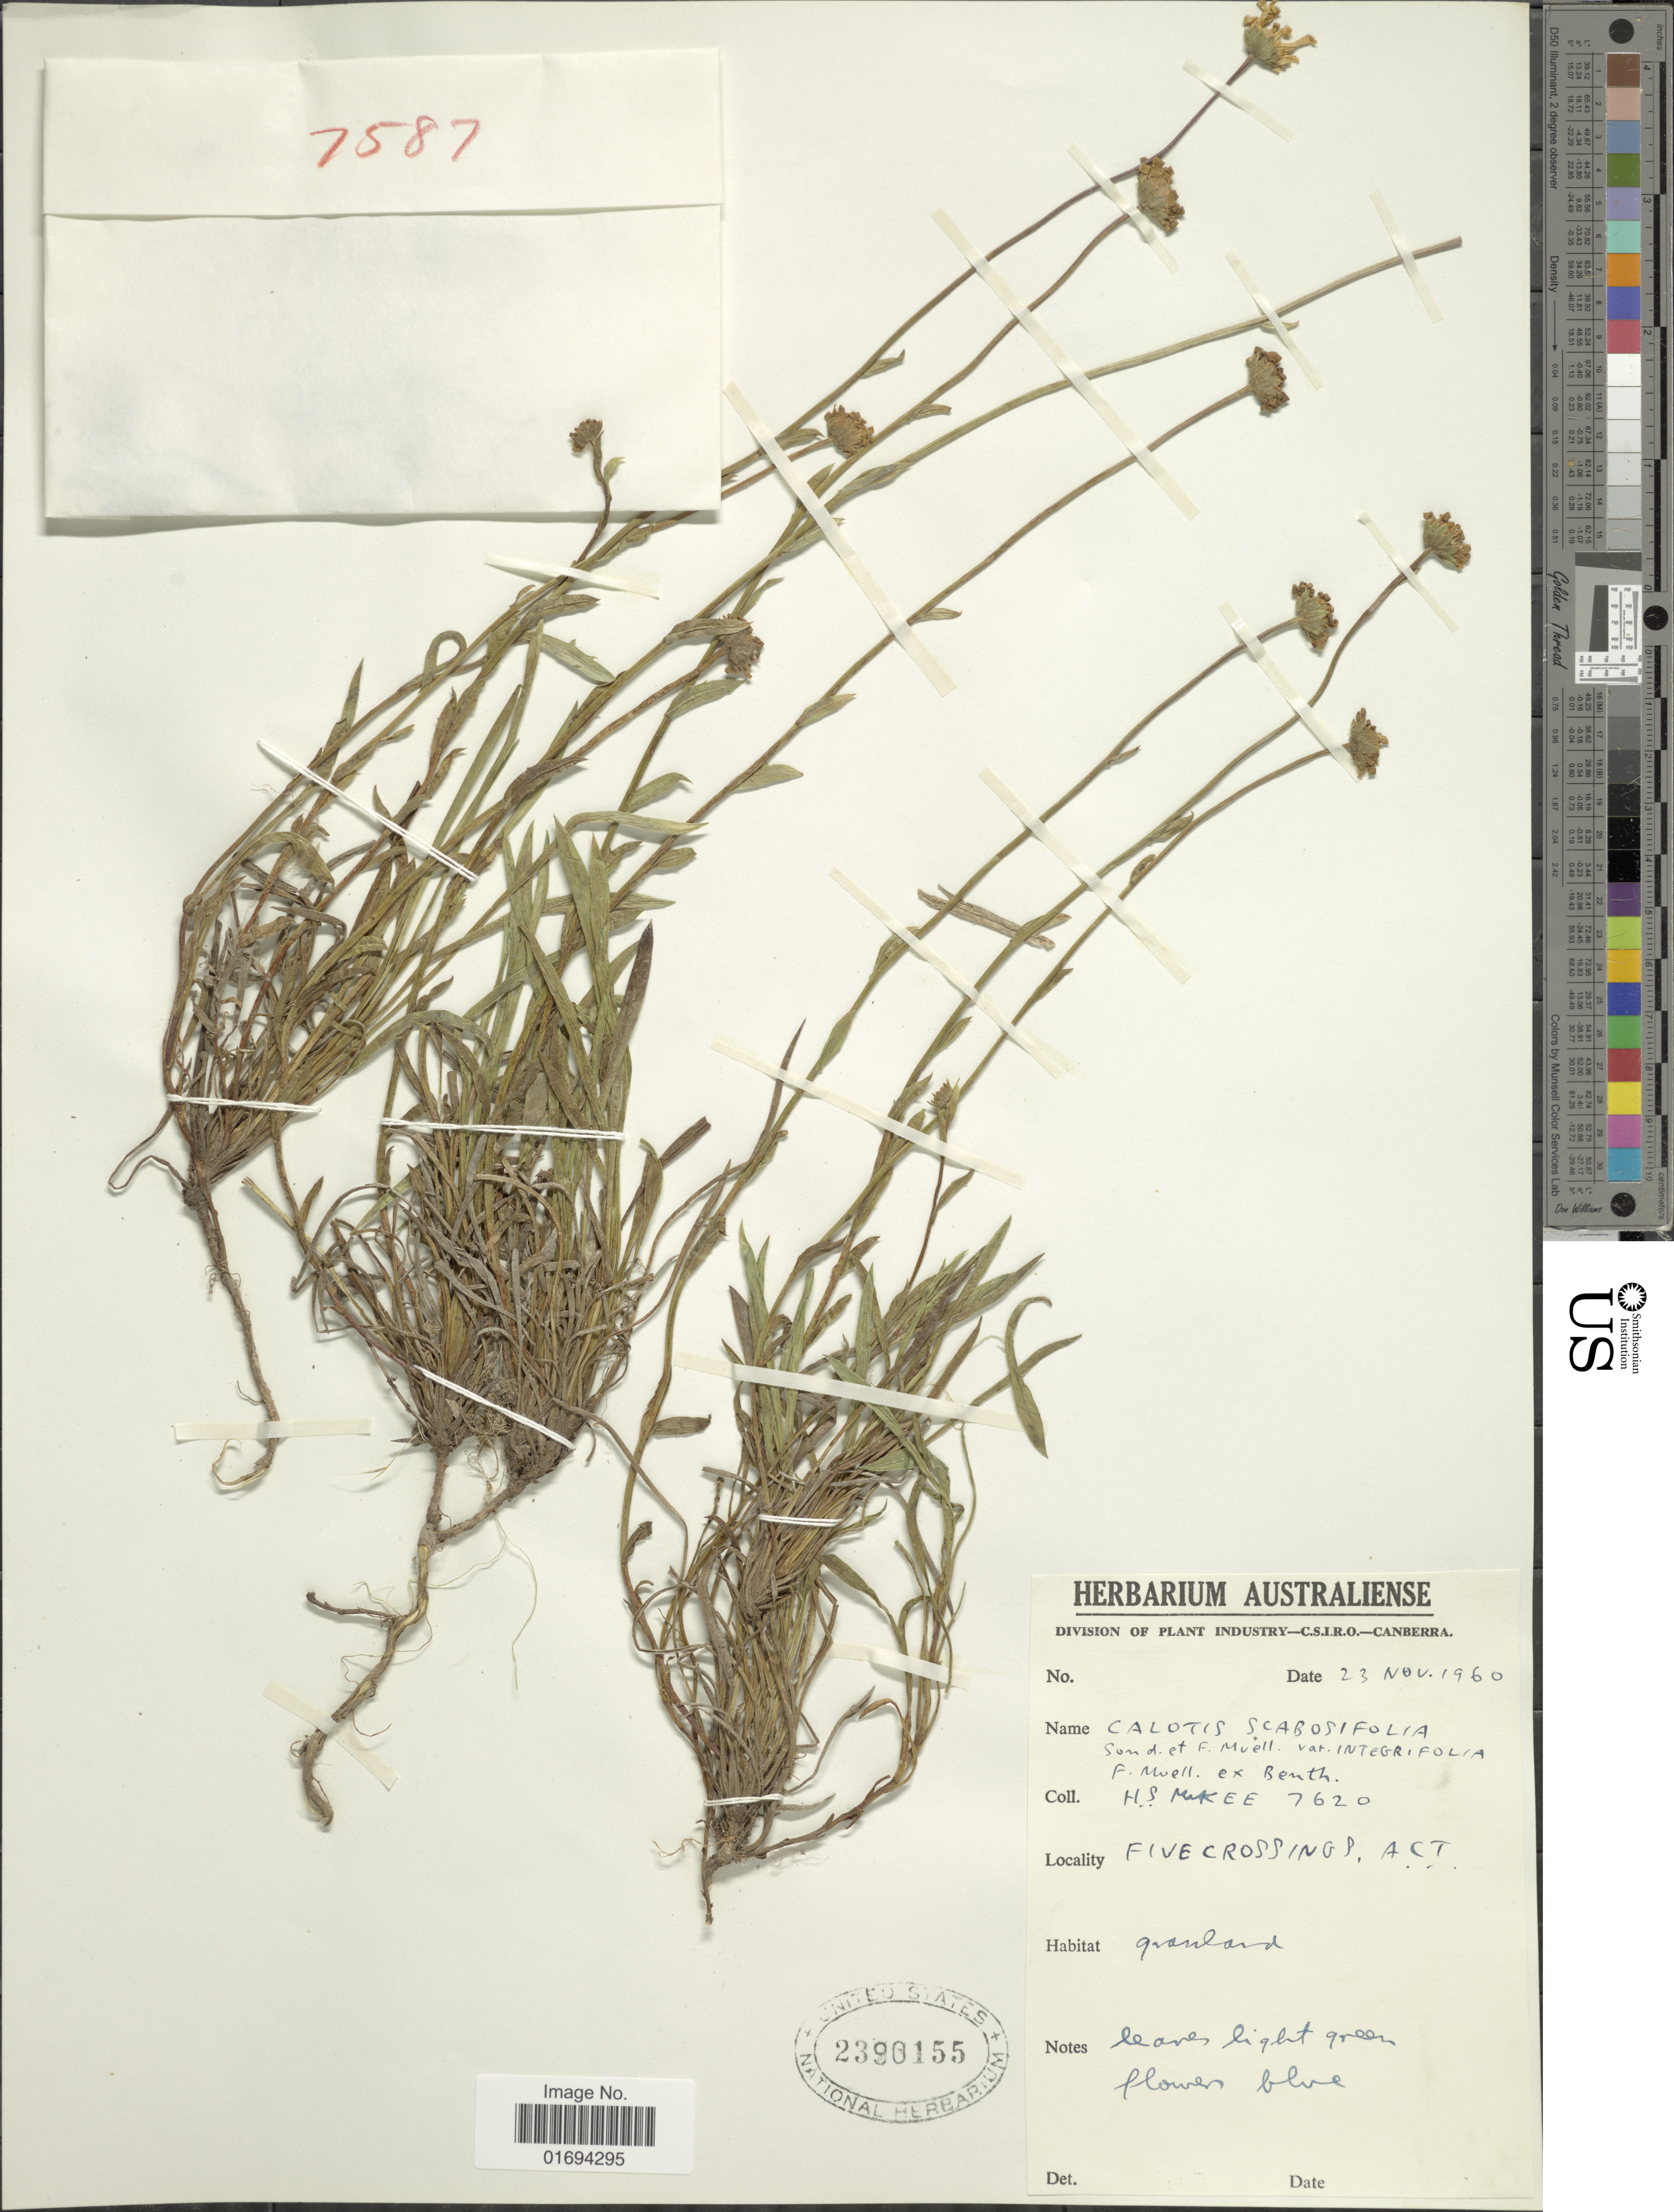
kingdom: Plantae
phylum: Tracheophyta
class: Magnoliopsida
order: Asterales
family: Asteraceae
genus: Calotis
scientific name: Calotis scabiosifolia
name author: Sond. ex F. Muell.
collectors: H. S. McKee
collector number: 7620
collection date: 1960-11-23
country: Australia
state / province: Tasmania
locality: Five Crossings, A. C. T.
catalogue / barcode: US 2390155